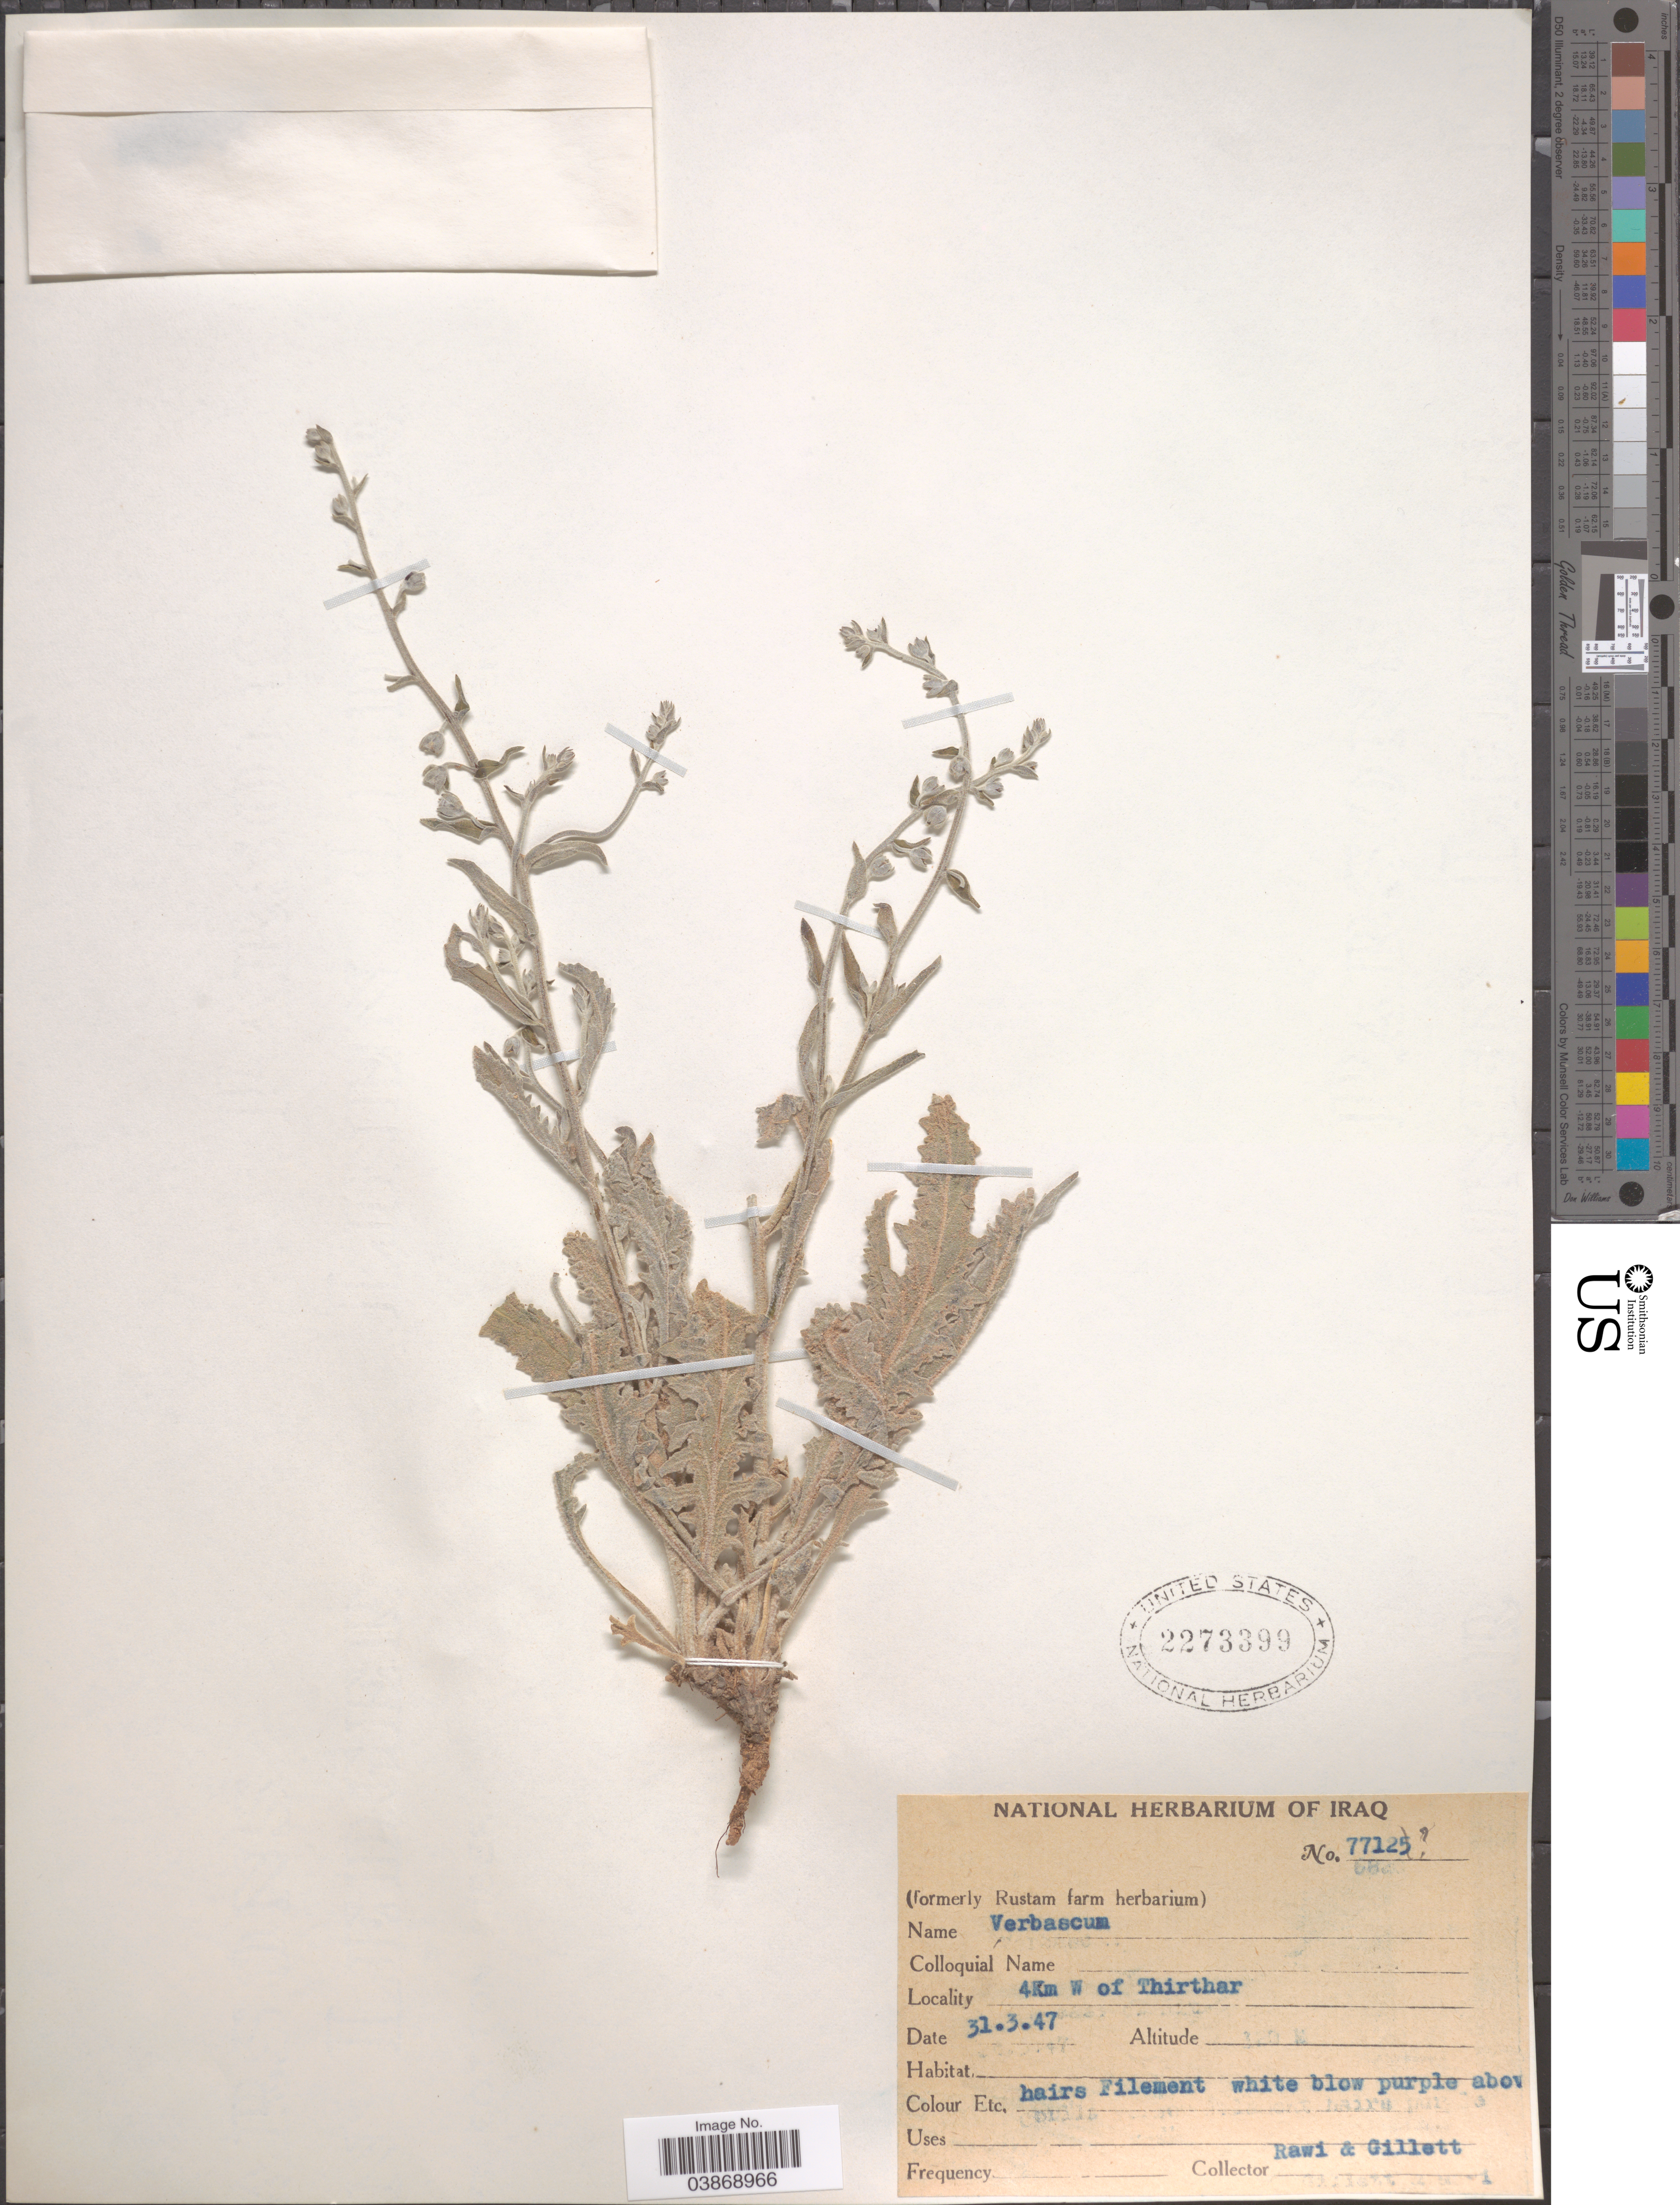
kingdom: Plantae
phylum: Tracheophyta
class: Magnoliopsida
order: Lamiales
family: Scrophulariaceae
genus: Verbascum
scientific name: Verbascum sp.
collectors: -. Rawi & Gillett, --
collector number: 77125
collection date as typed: Transcribed d/m/y: 31/3/47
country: Iraq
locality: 4Km W of Thirthar.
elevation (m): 320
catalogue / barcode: US 2273399